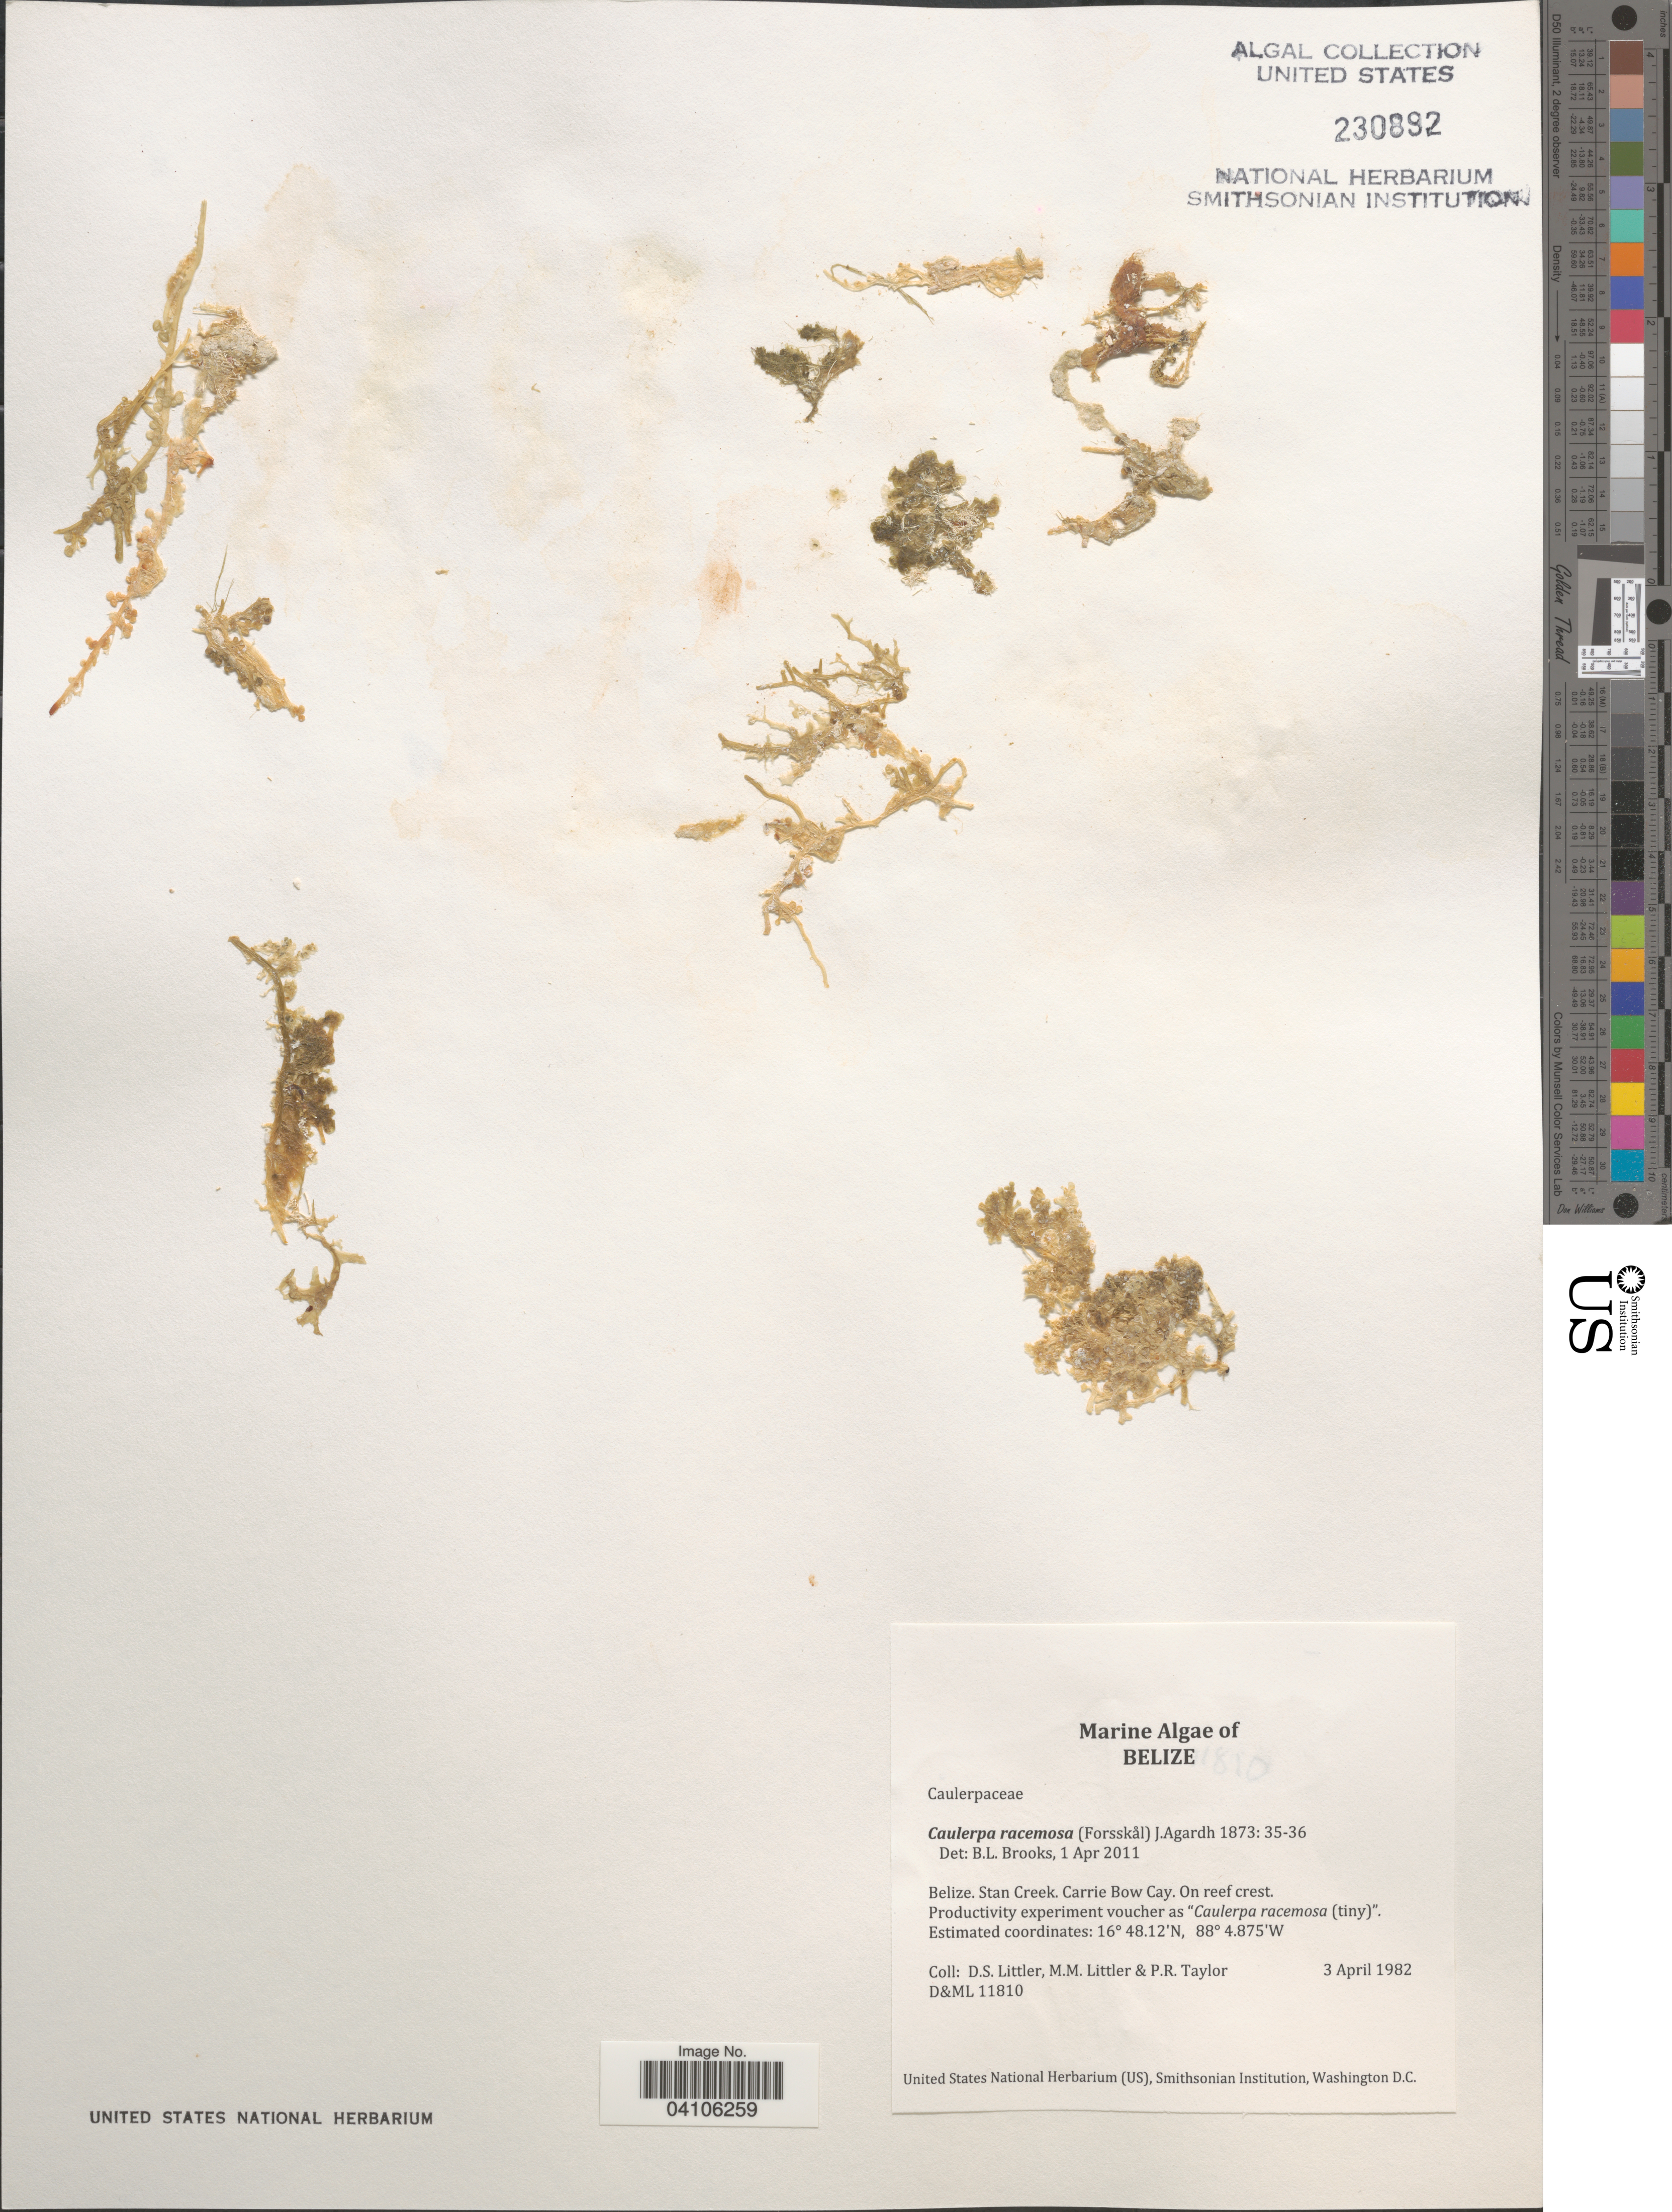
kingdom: Plantae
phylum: Chlorophyta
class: Ulvophyceae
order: Bryopsidales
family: Caulerpaceae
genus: Caulerpa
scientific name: Caulerpa racemosa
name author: (Forssk.) J. Agardh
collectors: D. S. Littler & P. R. Taylor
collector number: D&ML11810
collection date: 1982-04-03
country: Belize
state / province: Stann Creek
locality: Stan Creek. Carrie Bow Cay.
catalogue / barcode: US 230892